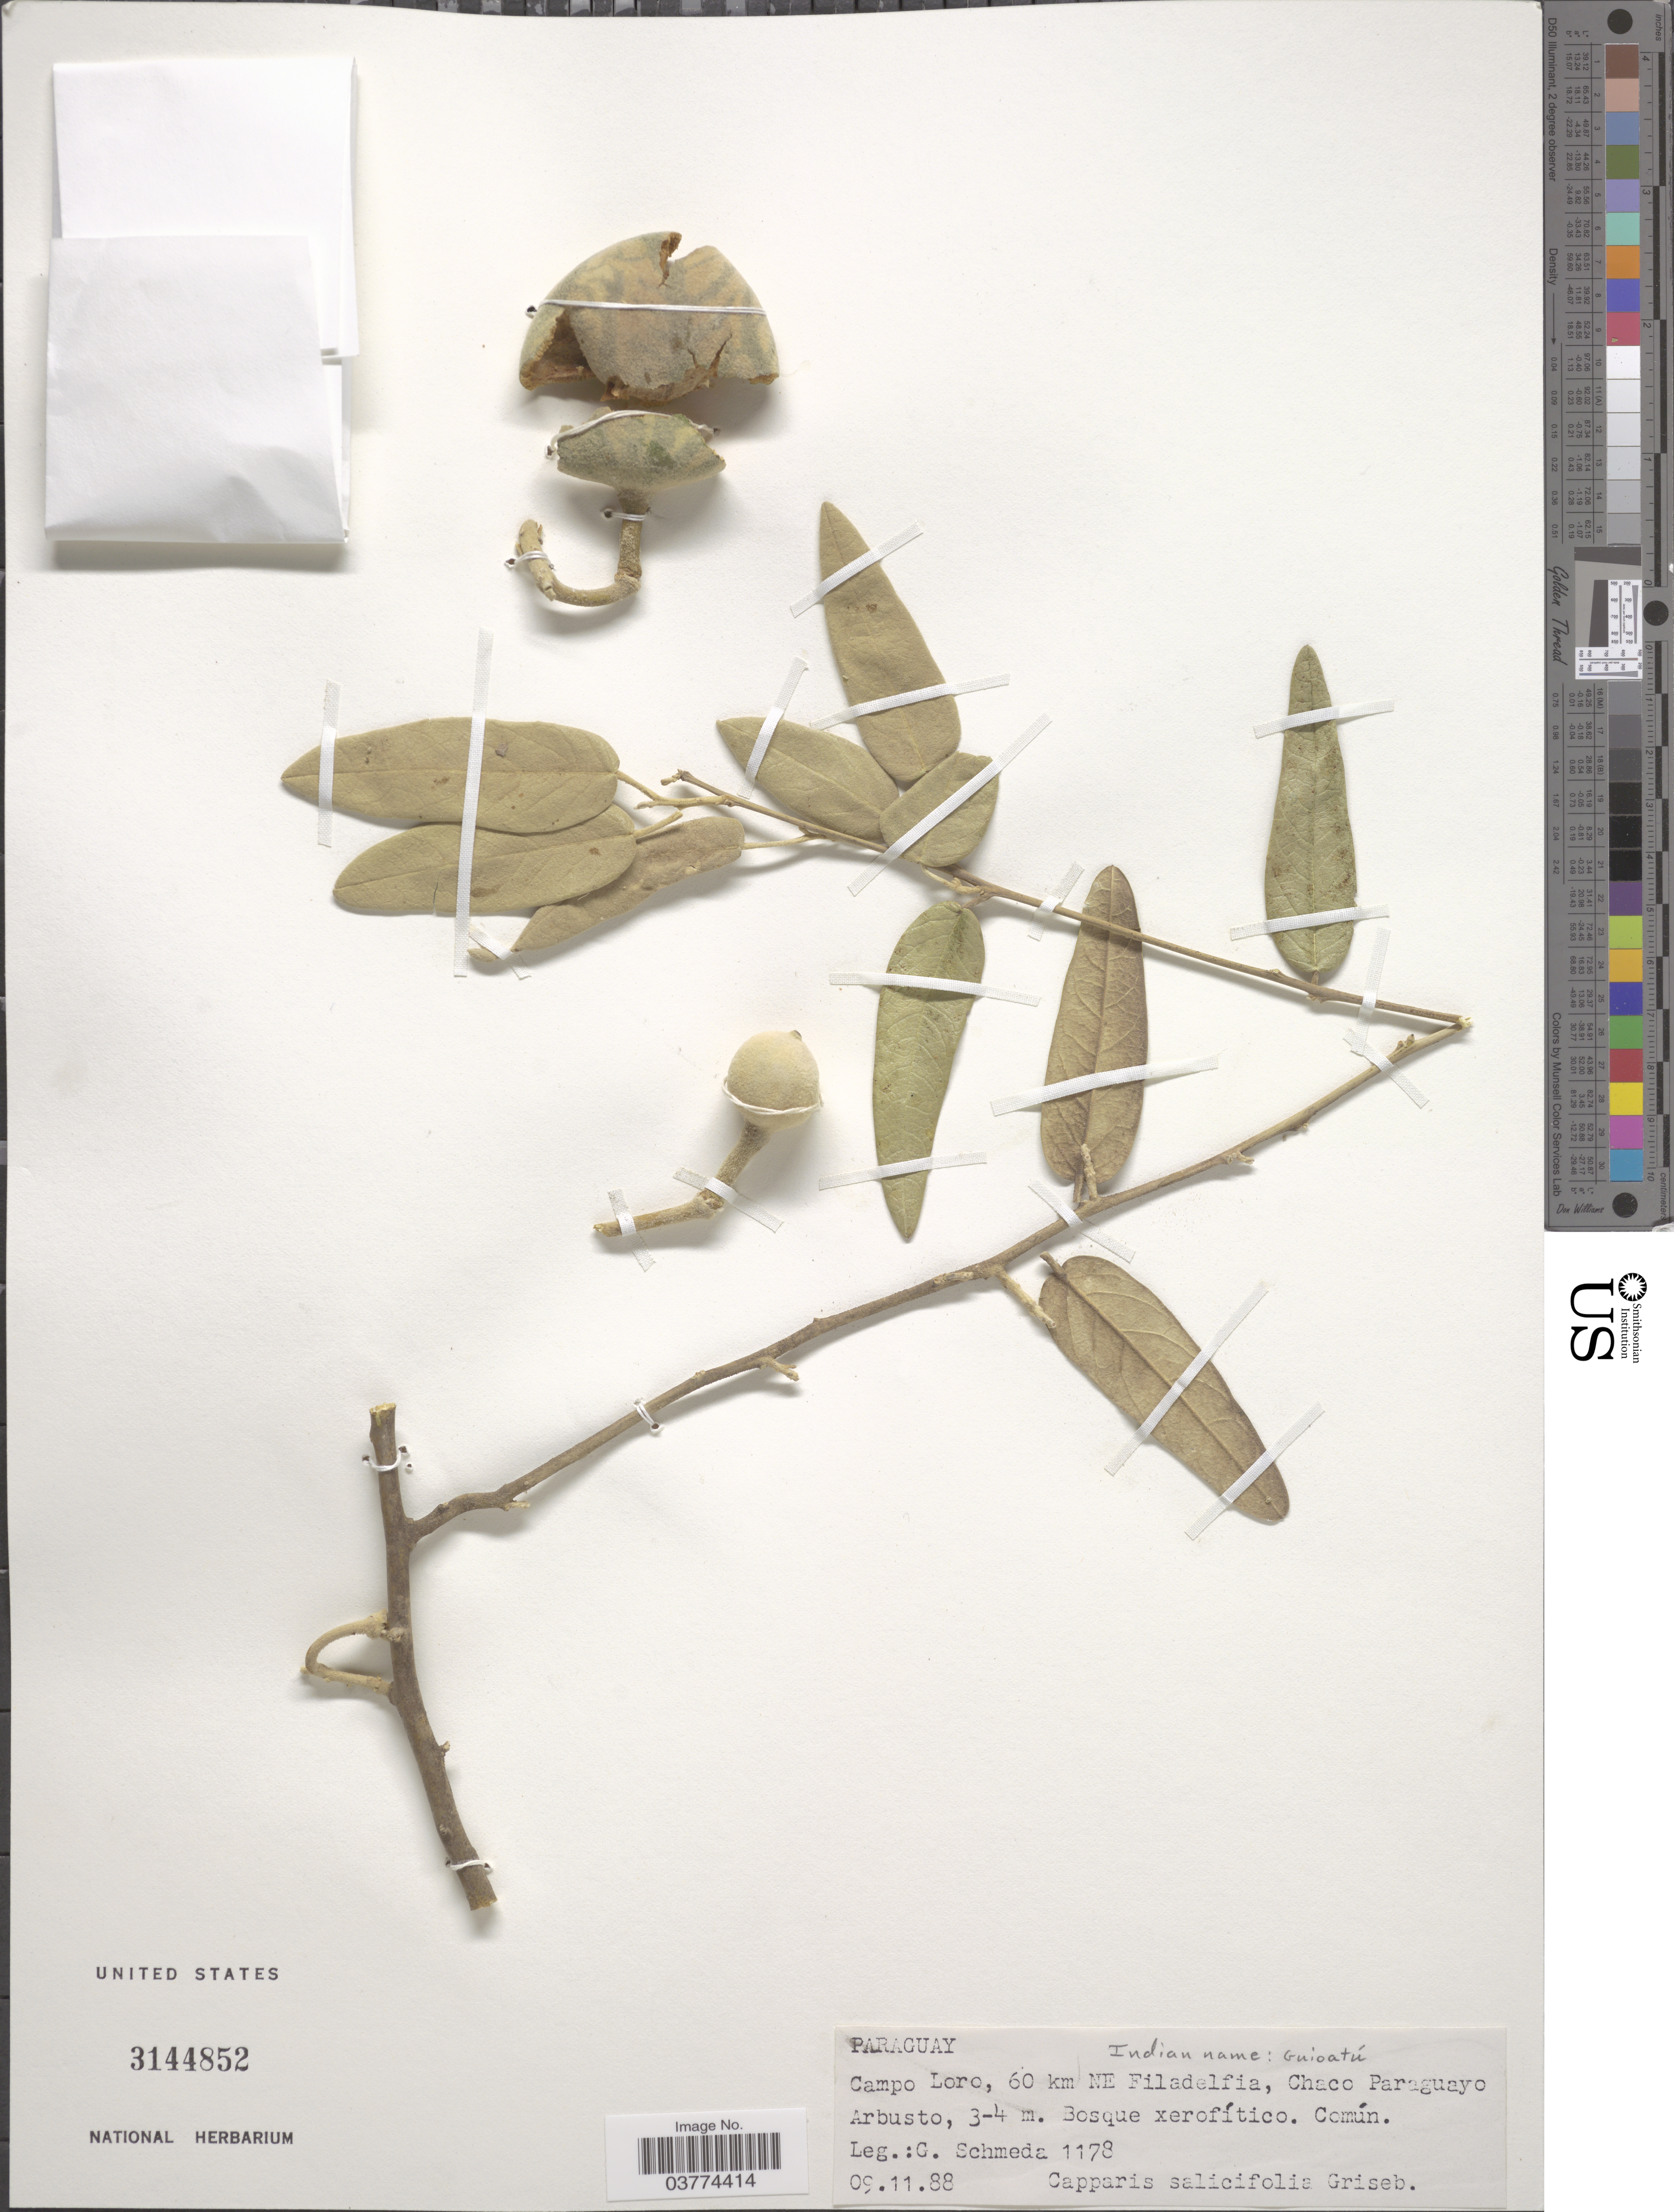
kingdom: Plantae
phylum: Tracheophyta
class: Magnoliopsida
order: Brassicales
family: Capparaceae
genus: Sarcotoxicum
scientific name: Sarcotoxicum salicifolium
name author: (Griseb.) Cornejo & Iltis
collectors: G. Schmeda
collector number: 1178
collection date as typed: Transcribed d/m/y: 9/11/88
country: Paraguay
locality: Campo Loro, 60 km NE Filadelfia, Chaco Paraguayo.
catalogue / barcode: US 3144852